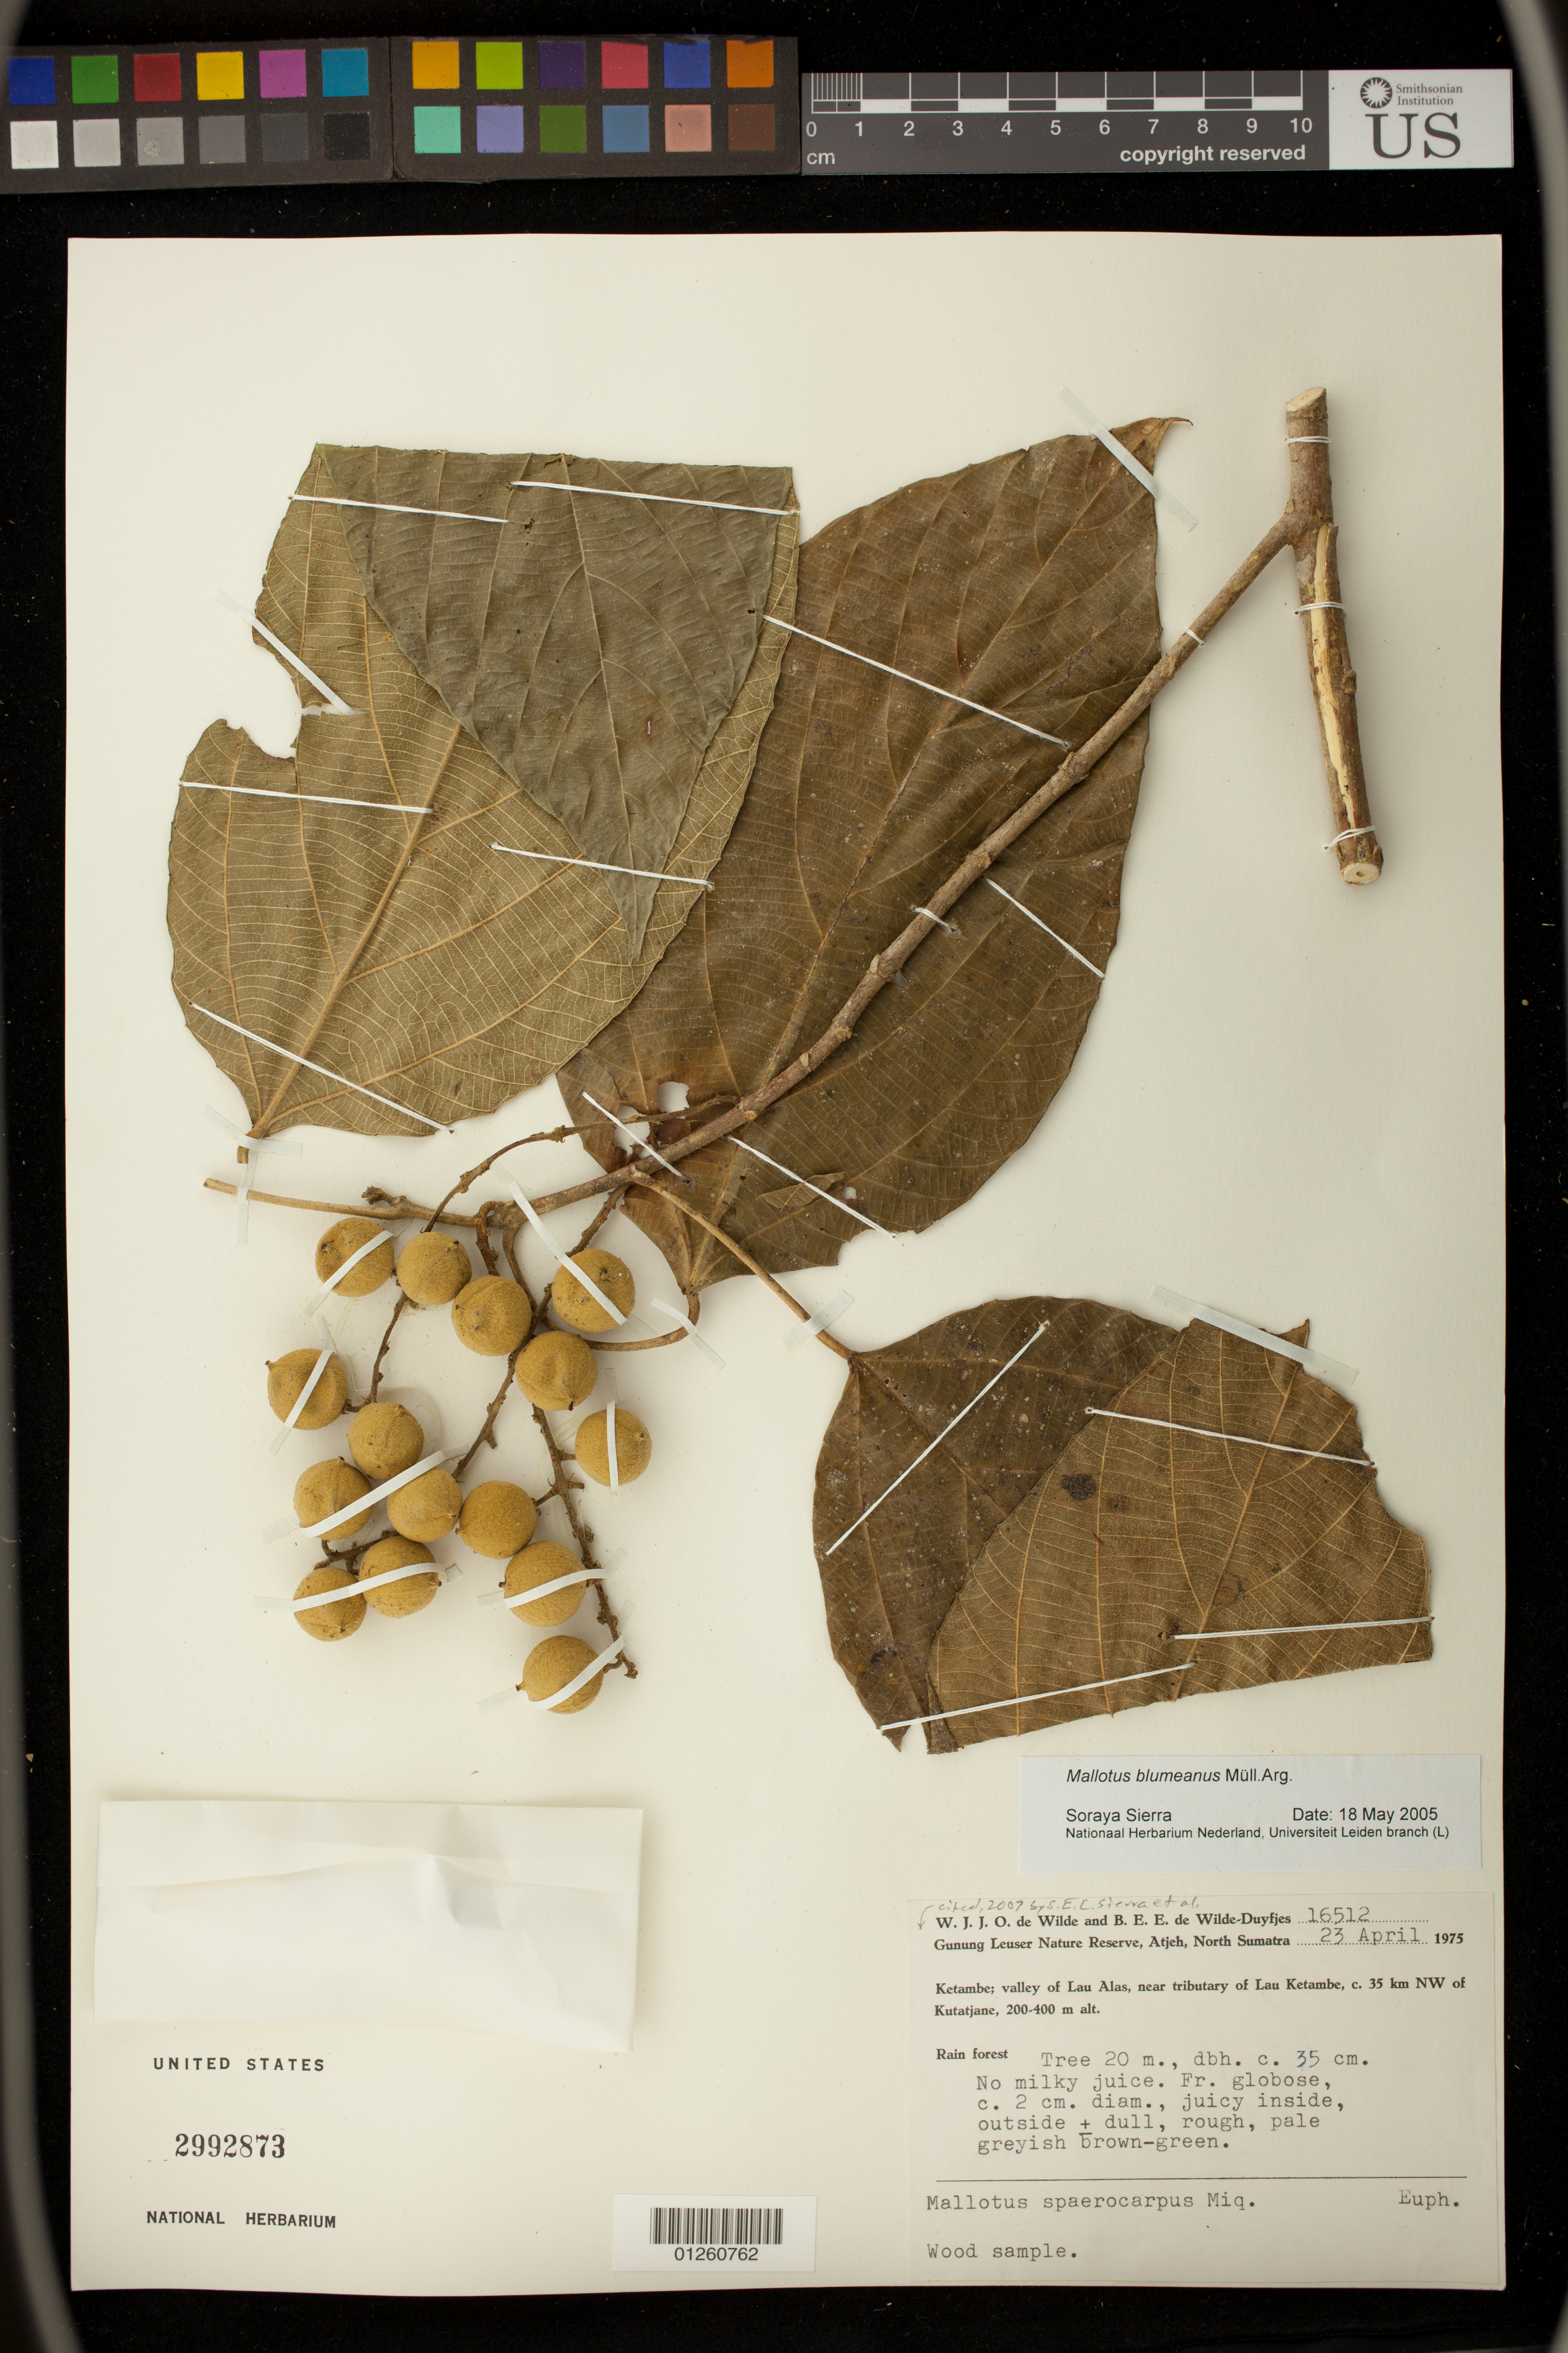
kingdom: Plantae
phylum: Tracheophyta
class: Magnoliopsida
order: Malpighiales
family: Euphorbiaceae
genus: Mallotus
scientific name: Mallotus sphaerocarpus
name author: (Miq.) Müll. Arg.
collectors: W. J. de Wilde & B. E. de Wilde-Duyfjes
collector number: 16512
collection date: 1975-04-23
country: Indonesia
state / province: Sumatra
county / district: Aceh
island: Sumatra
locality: Gunung Leuser Nature Reserve, Atjeh, North Sumatra. Ketambe; valley of Lau Alas, near tributary of Lau Ketambe, c. 35 km NW of Kutatjane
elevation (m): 200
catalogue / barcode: US 2992873